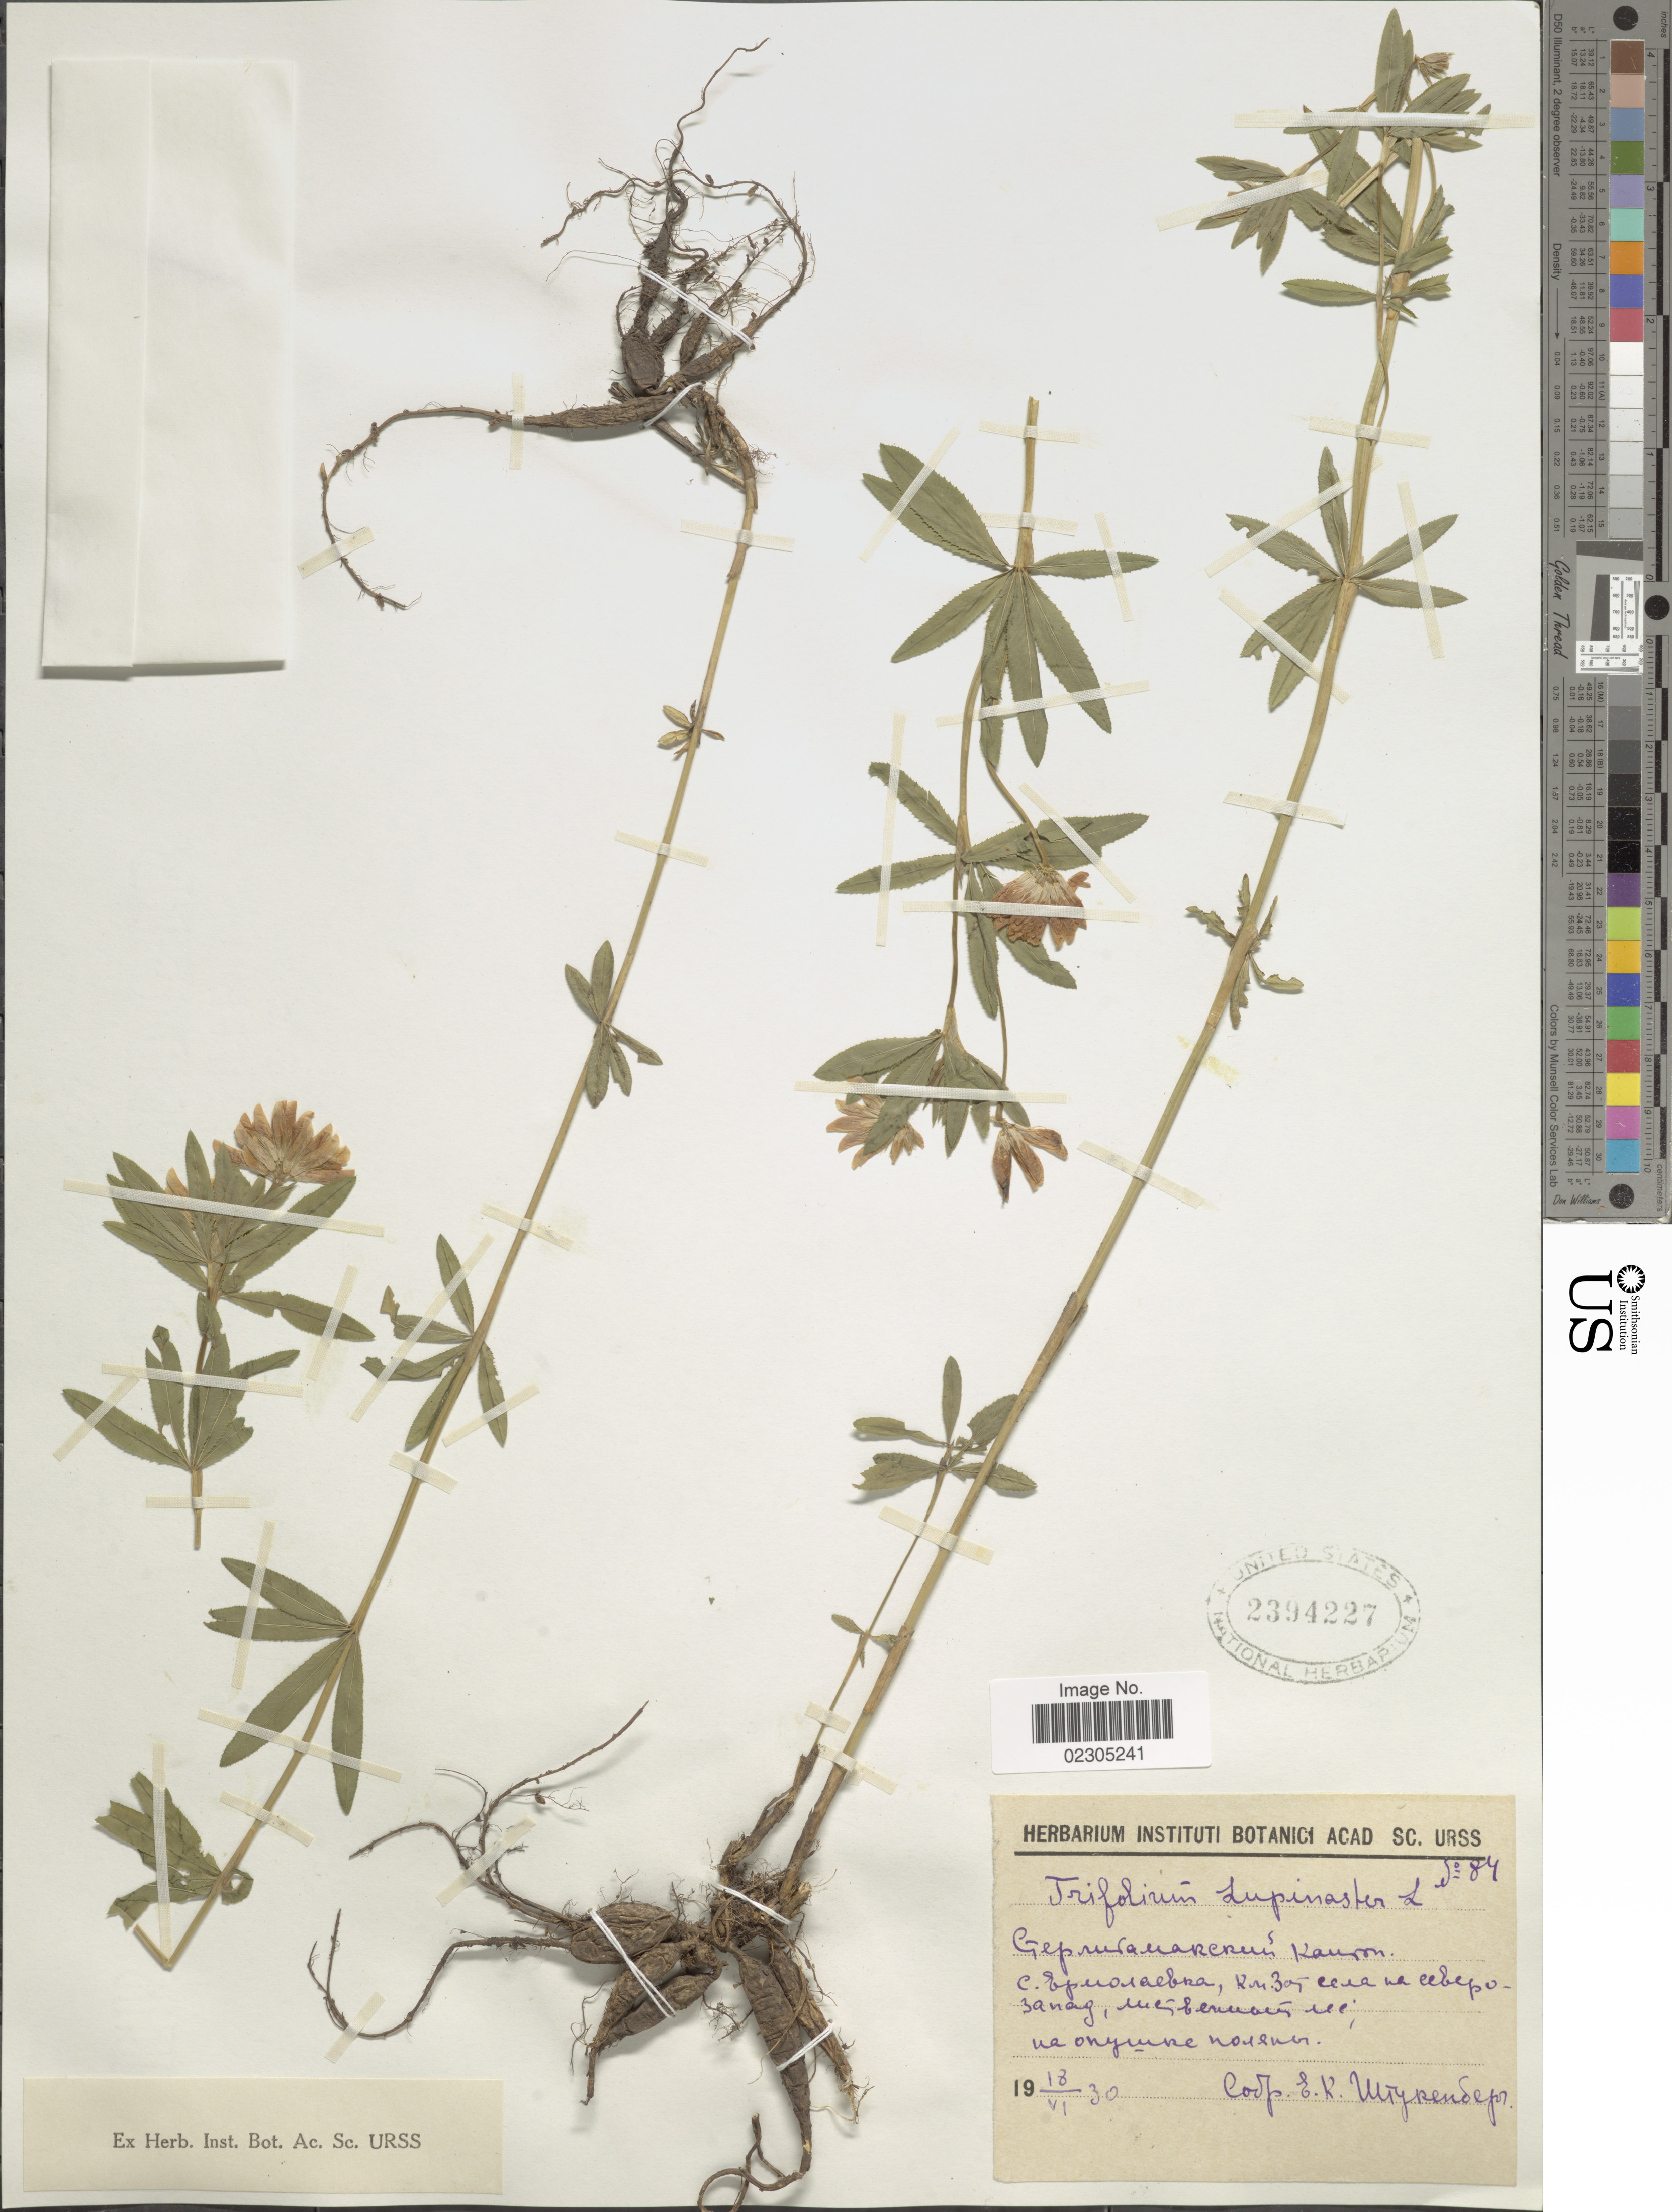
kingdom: Plantae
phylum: Tracheophyta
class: Magnoliopsida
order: Fabales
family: Fabaceae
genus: Trifolium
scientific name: Trifolium lupinaster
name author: L.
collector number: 84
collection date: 1930-06-18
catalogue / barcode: US 2394227